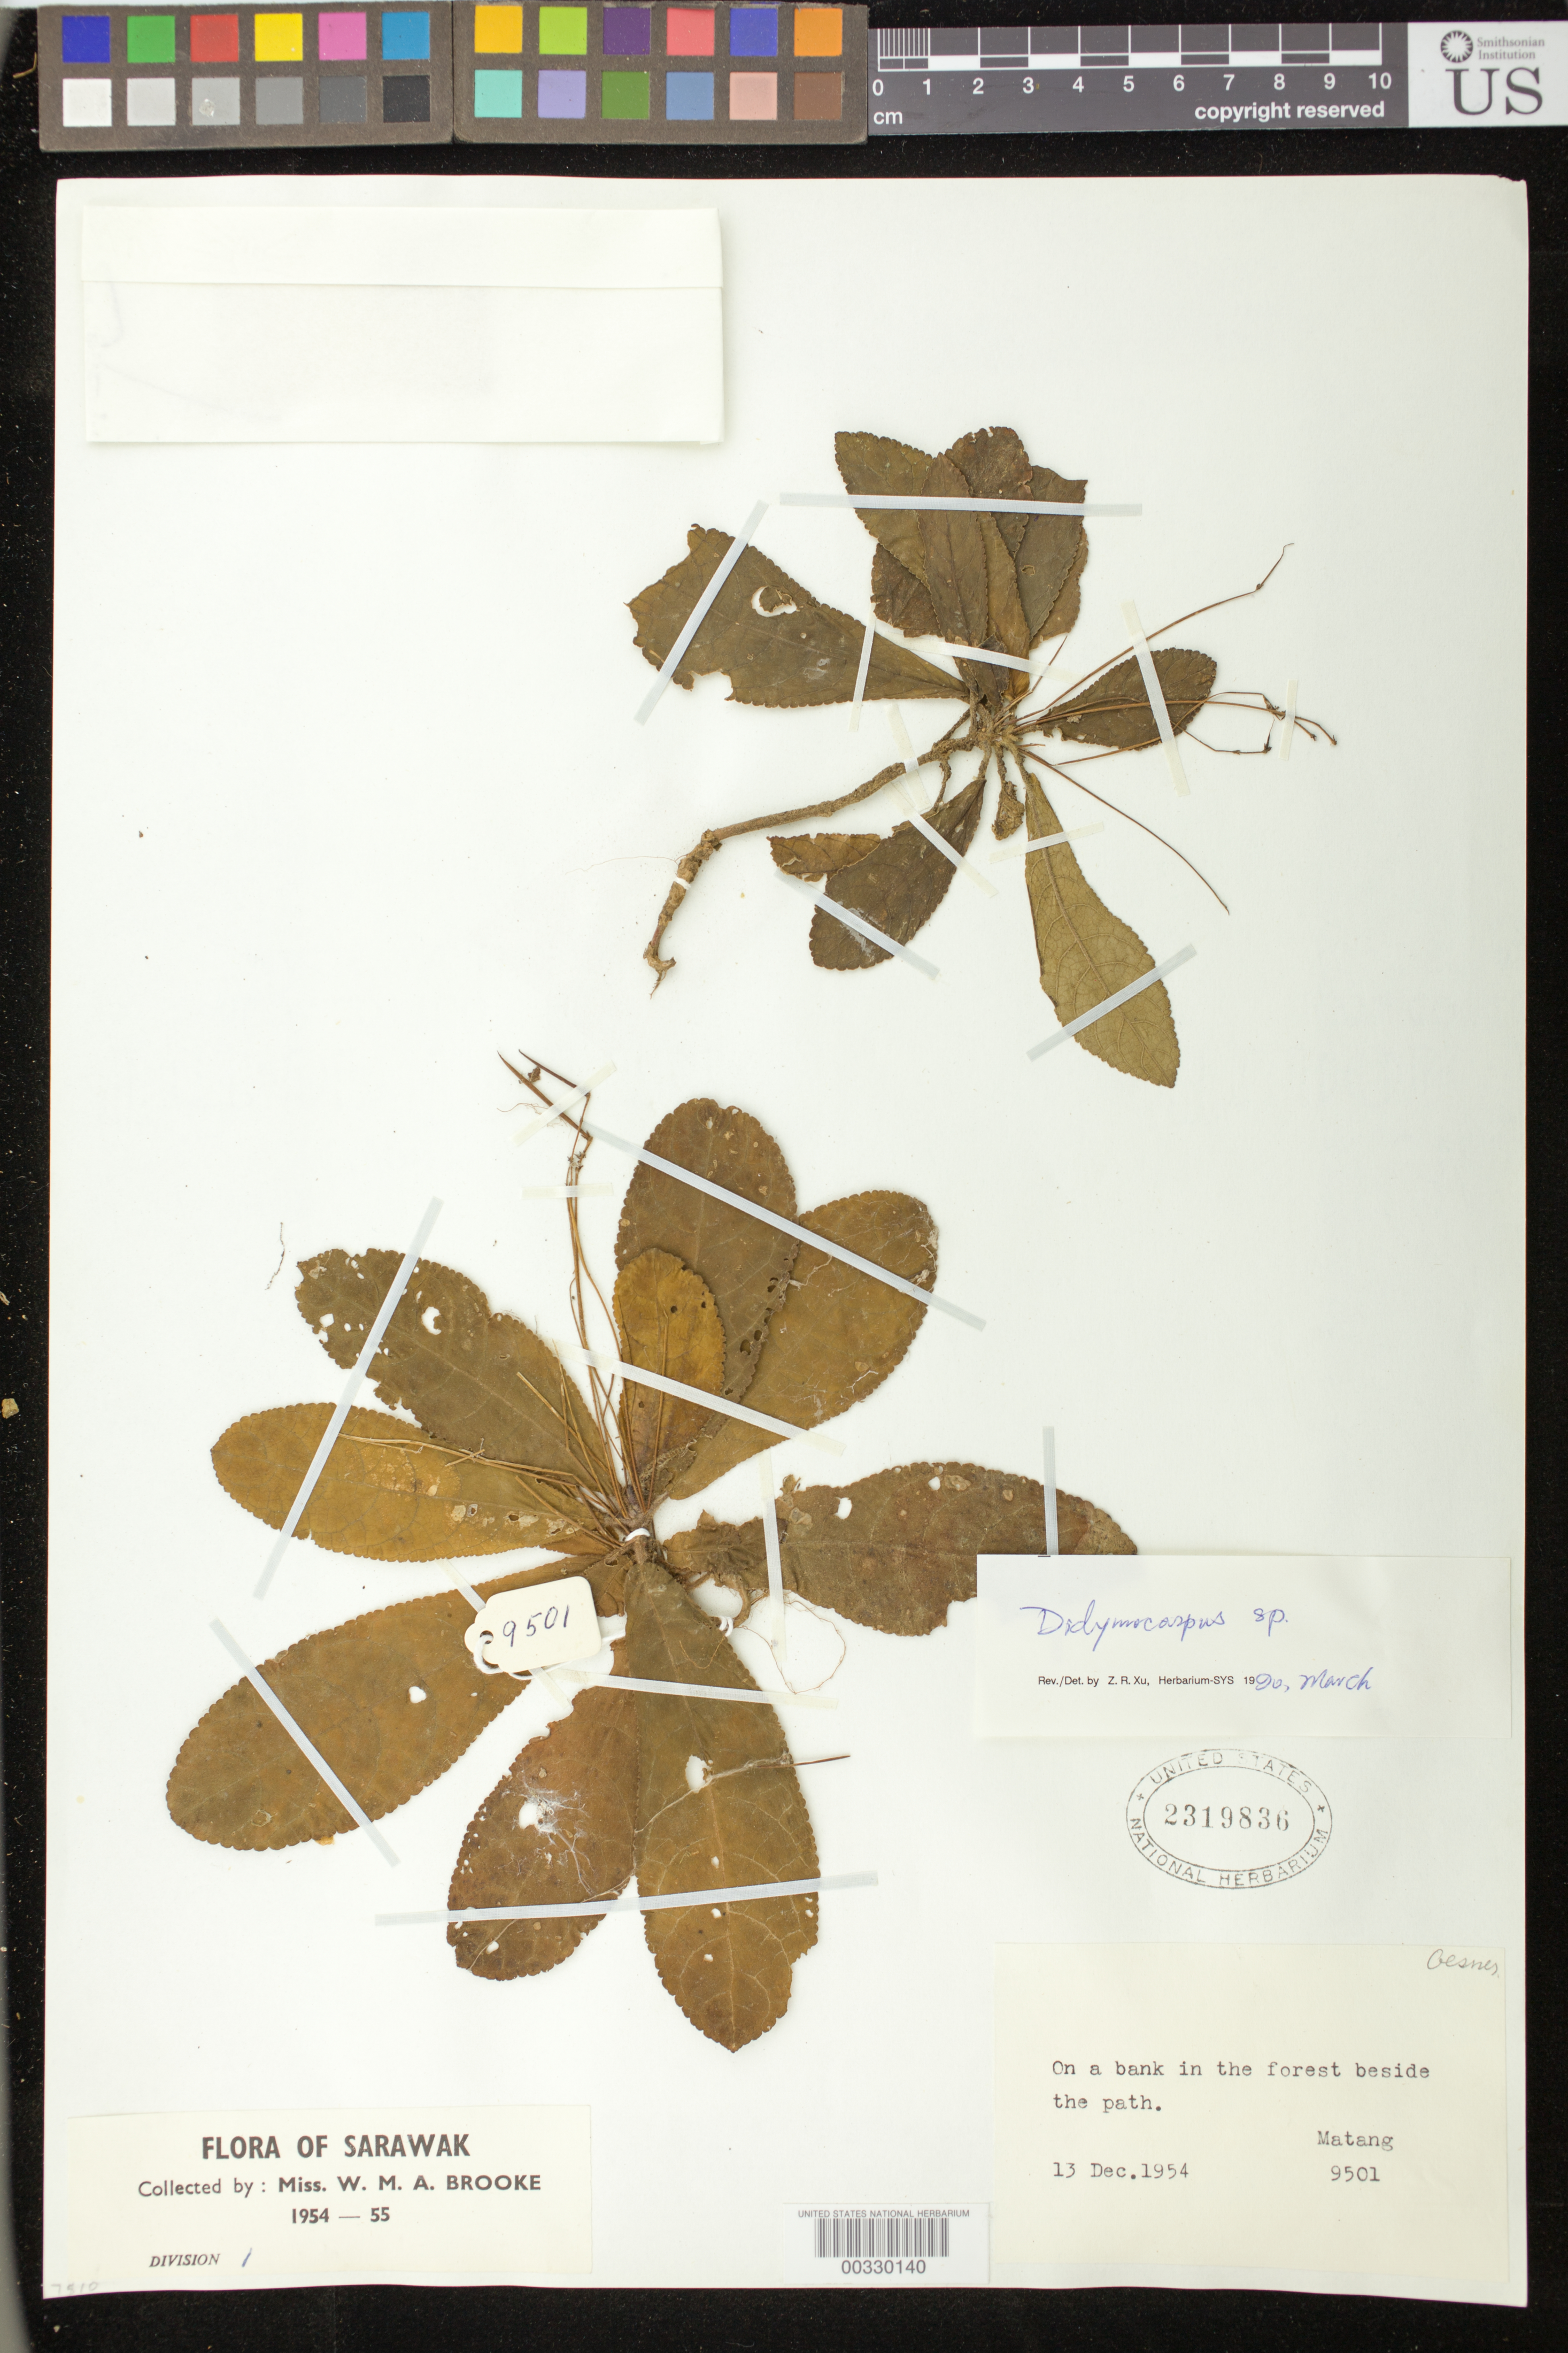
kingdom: Plantae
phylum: Tracheophyta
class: Magnoliopsida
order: Lamiales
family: Gesneriaceae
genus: Didymocarpus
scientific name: Didymocarpus sp.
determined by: Xu, Z. R.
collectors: W. Brooke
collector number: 9501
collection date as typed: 13 Dec 1954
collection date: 1954-12-13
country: Malaysia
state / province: Sarawak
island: Borneo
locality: Matang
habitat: On bank in forest beside path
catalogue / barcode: US 2319836